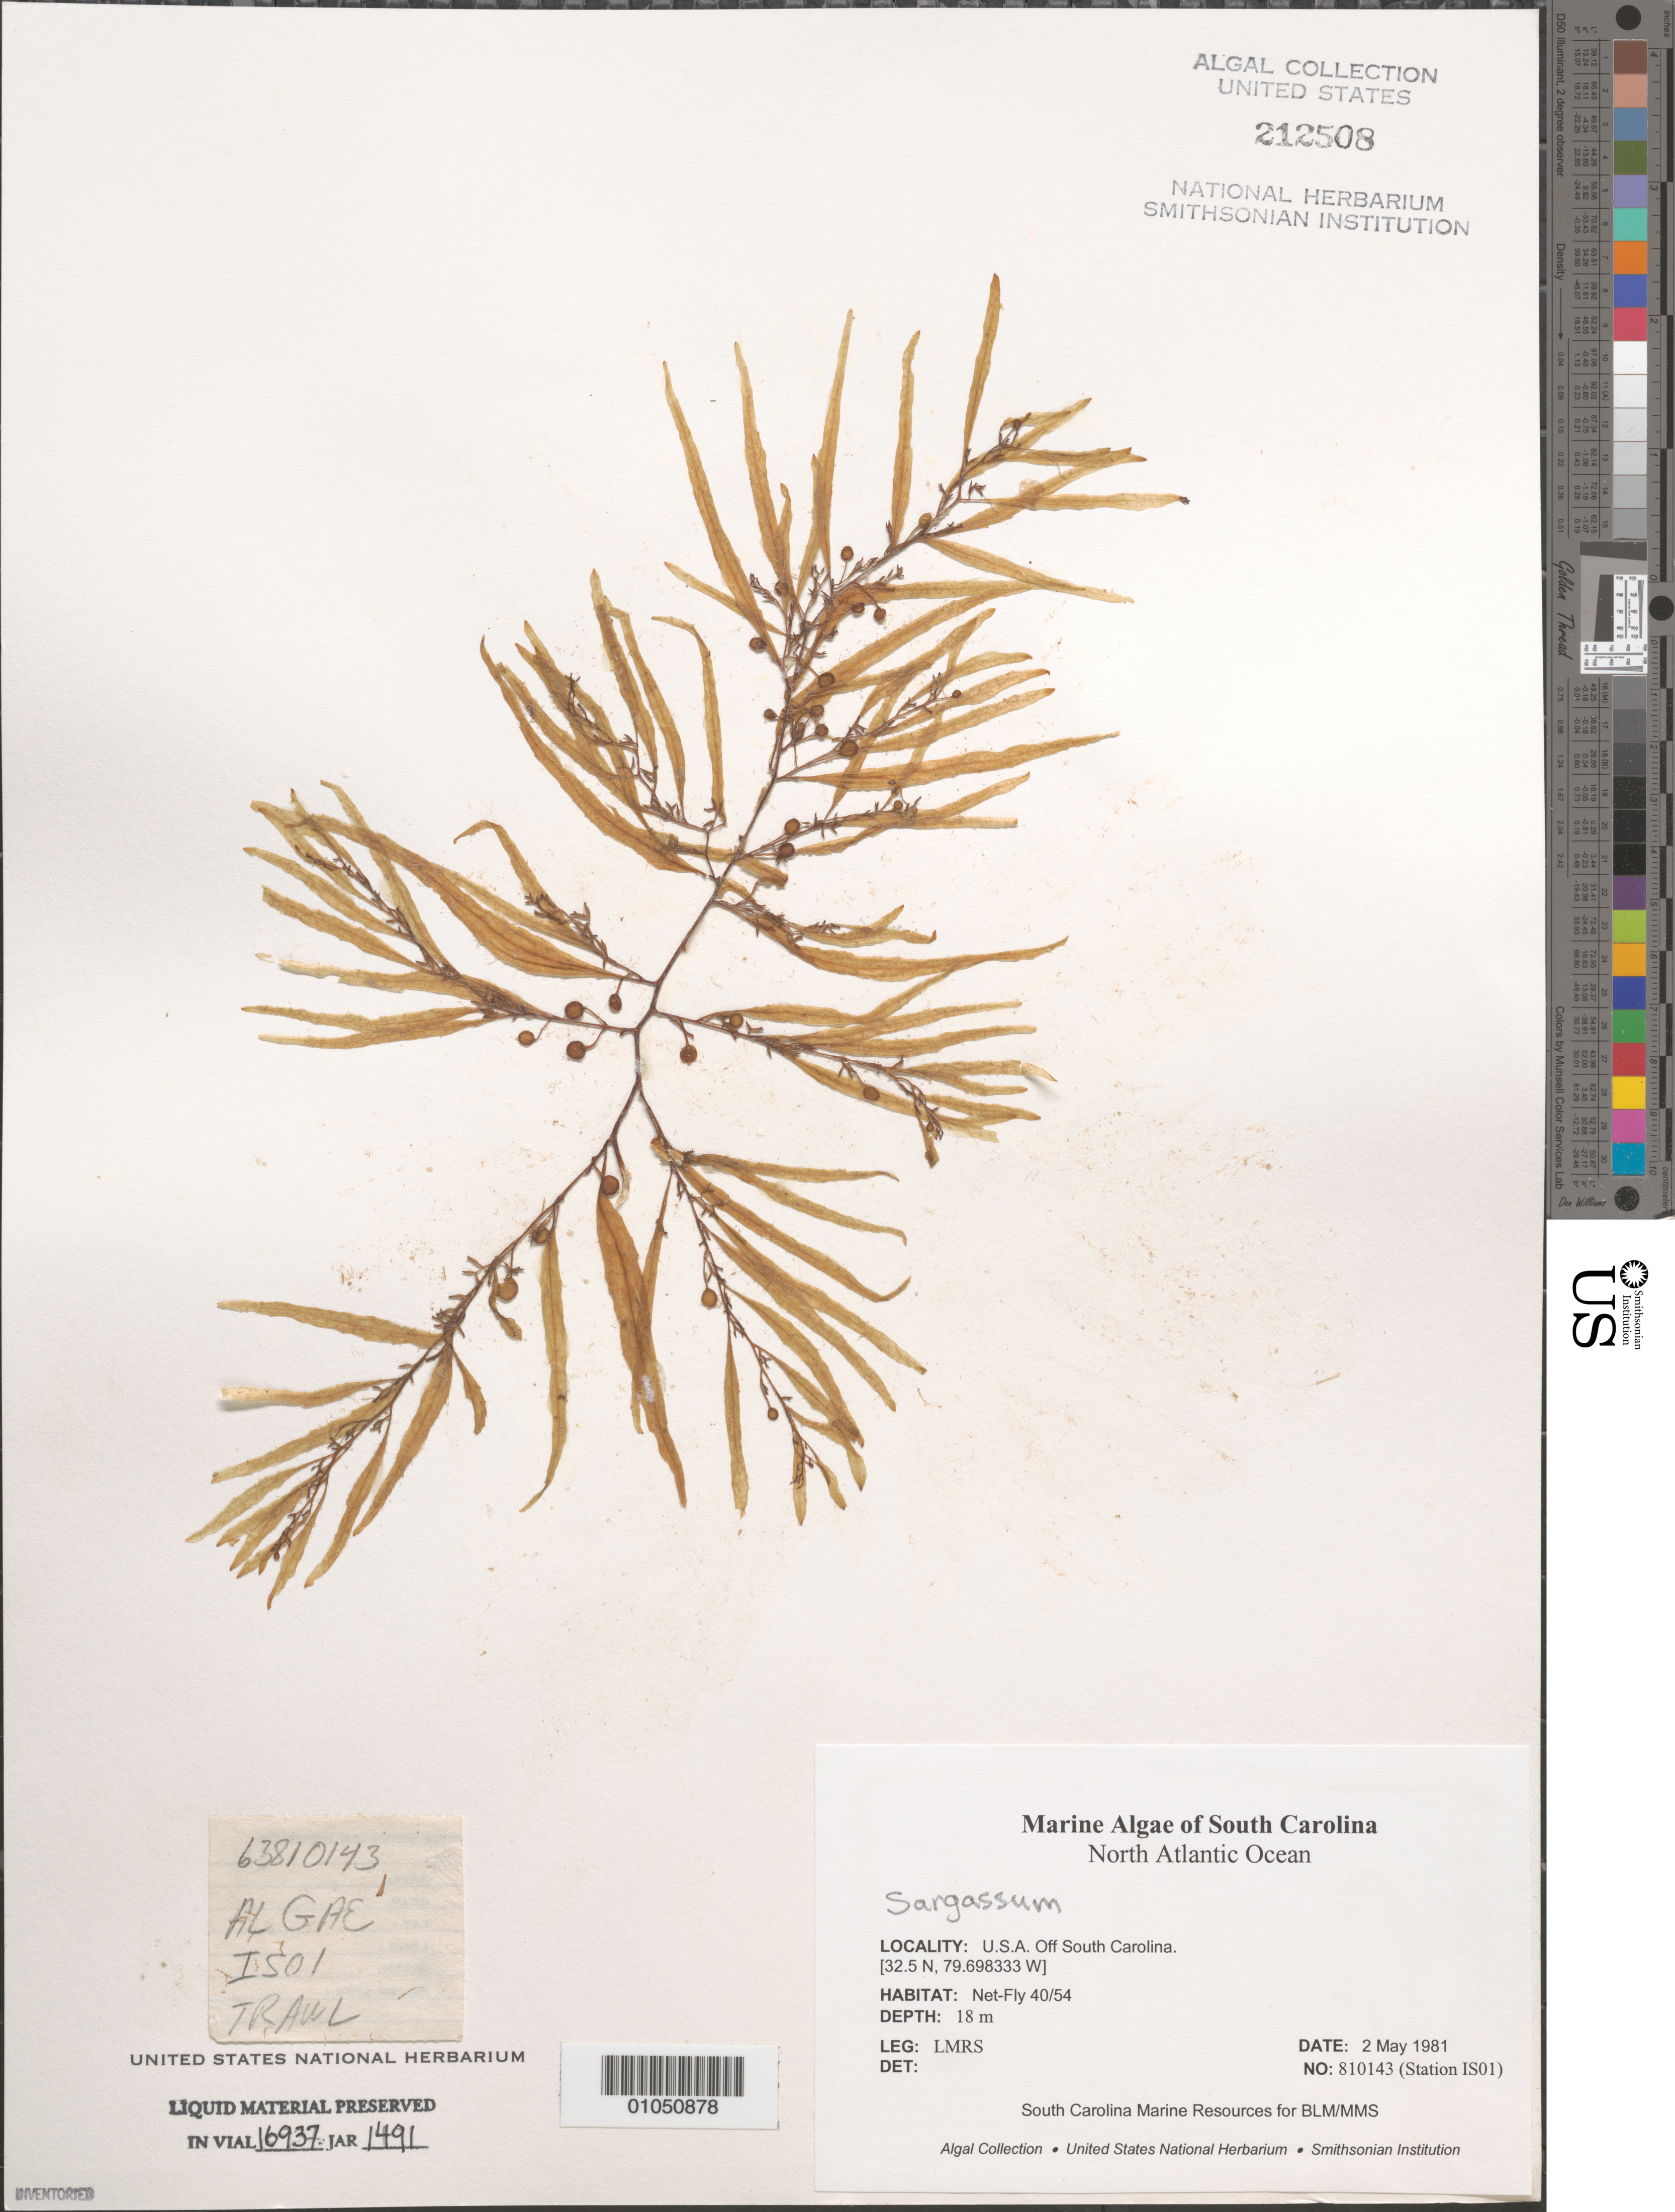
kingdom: Chromista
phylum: Ochrophyta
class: Phaeophyceae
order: Fucales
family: Sargassaceae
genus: Sargassum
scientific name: Sargassum sp.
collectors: LMRS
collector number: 810143 (Station IS01)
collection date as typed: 02 May 1981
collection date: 1981-05-02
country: United States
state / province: South Carolina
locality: North Atlantic Ocean off South Carolina coast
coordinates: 32.5 N, 79.698333 W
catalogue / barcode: US 212508